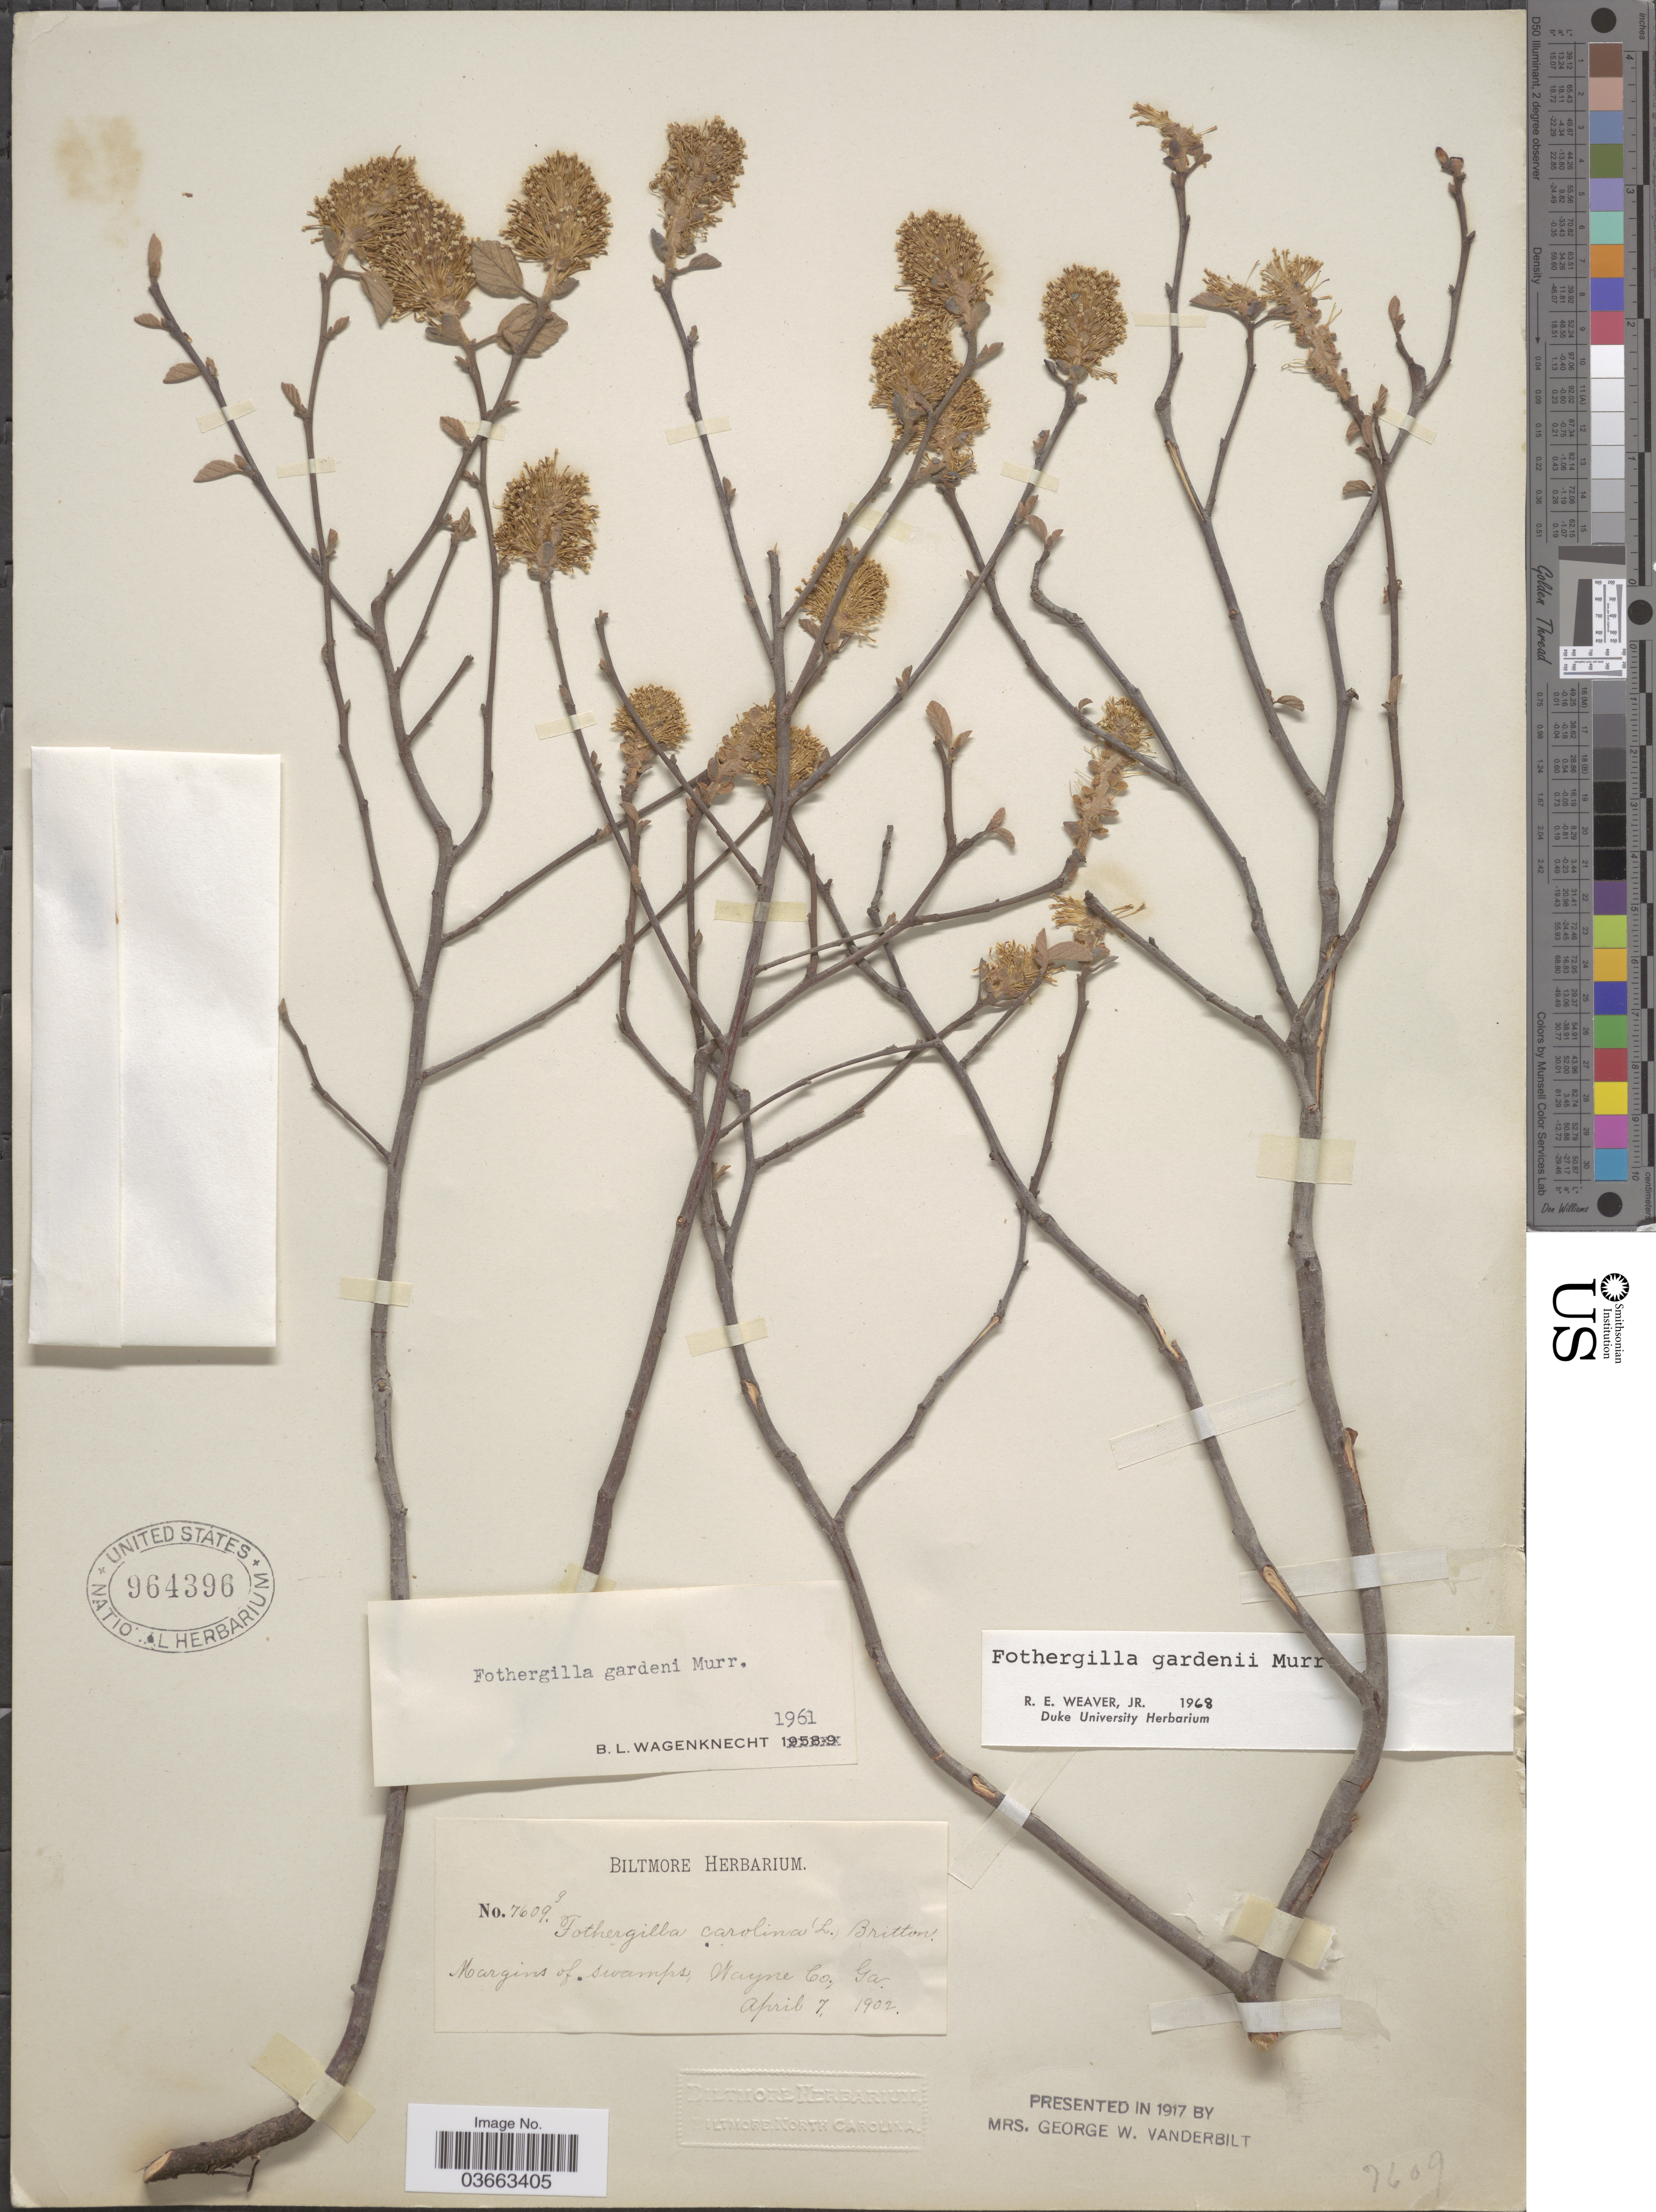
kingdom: Plantae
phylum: Tracheophyta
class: Magnoliopsida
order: Saxifragales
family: Hamamelidaceae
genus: Fothergilla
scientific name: Fothergilla gardenii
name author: L.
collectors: ex herb. Biltmore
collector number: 7609g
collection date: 1902-04-07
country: United States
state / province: Georgia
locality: Wayne Co.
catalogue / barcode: US 964396